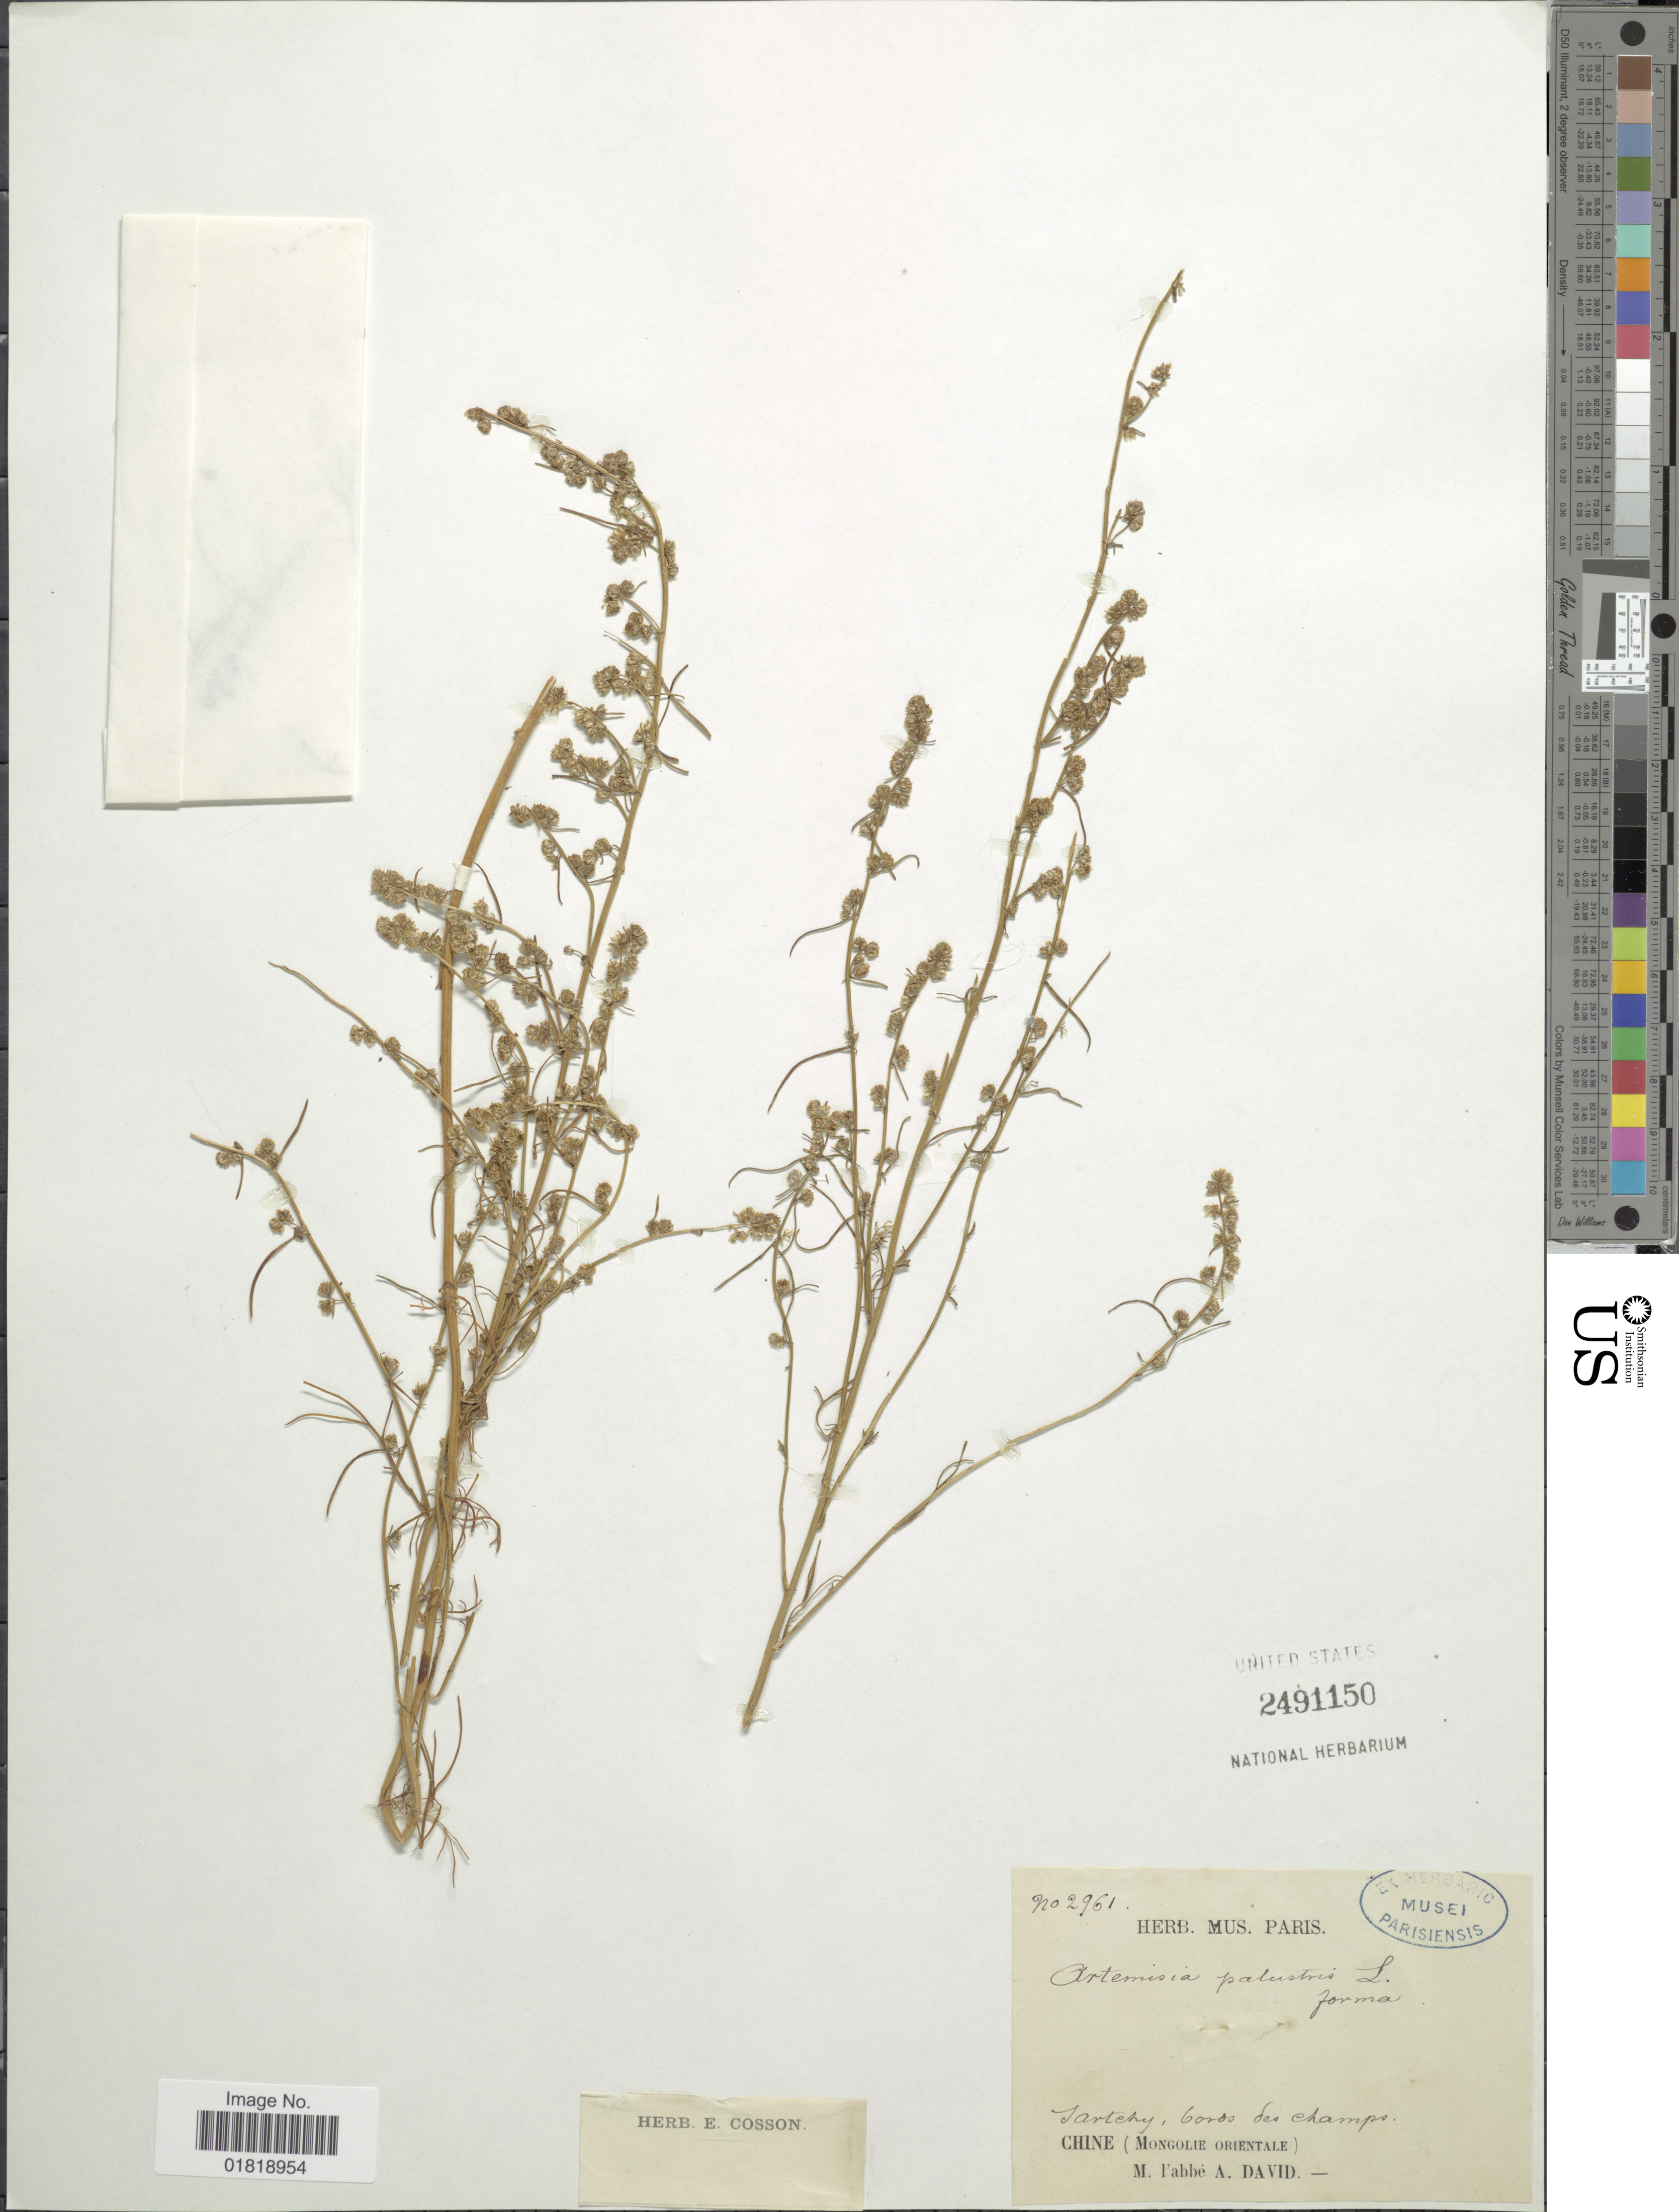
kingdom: Plantae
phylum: Tracheophyta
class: Magnoliopsida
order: Asterales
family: Asteraceae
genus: Artemisia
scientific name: Artemisia palustris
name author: L.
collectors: A. J. P. David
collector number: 2961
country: China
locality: Sartchy, Coros des Champs, Chine (Mongolie Orientale) [interpreted]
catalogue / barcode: US 2491150